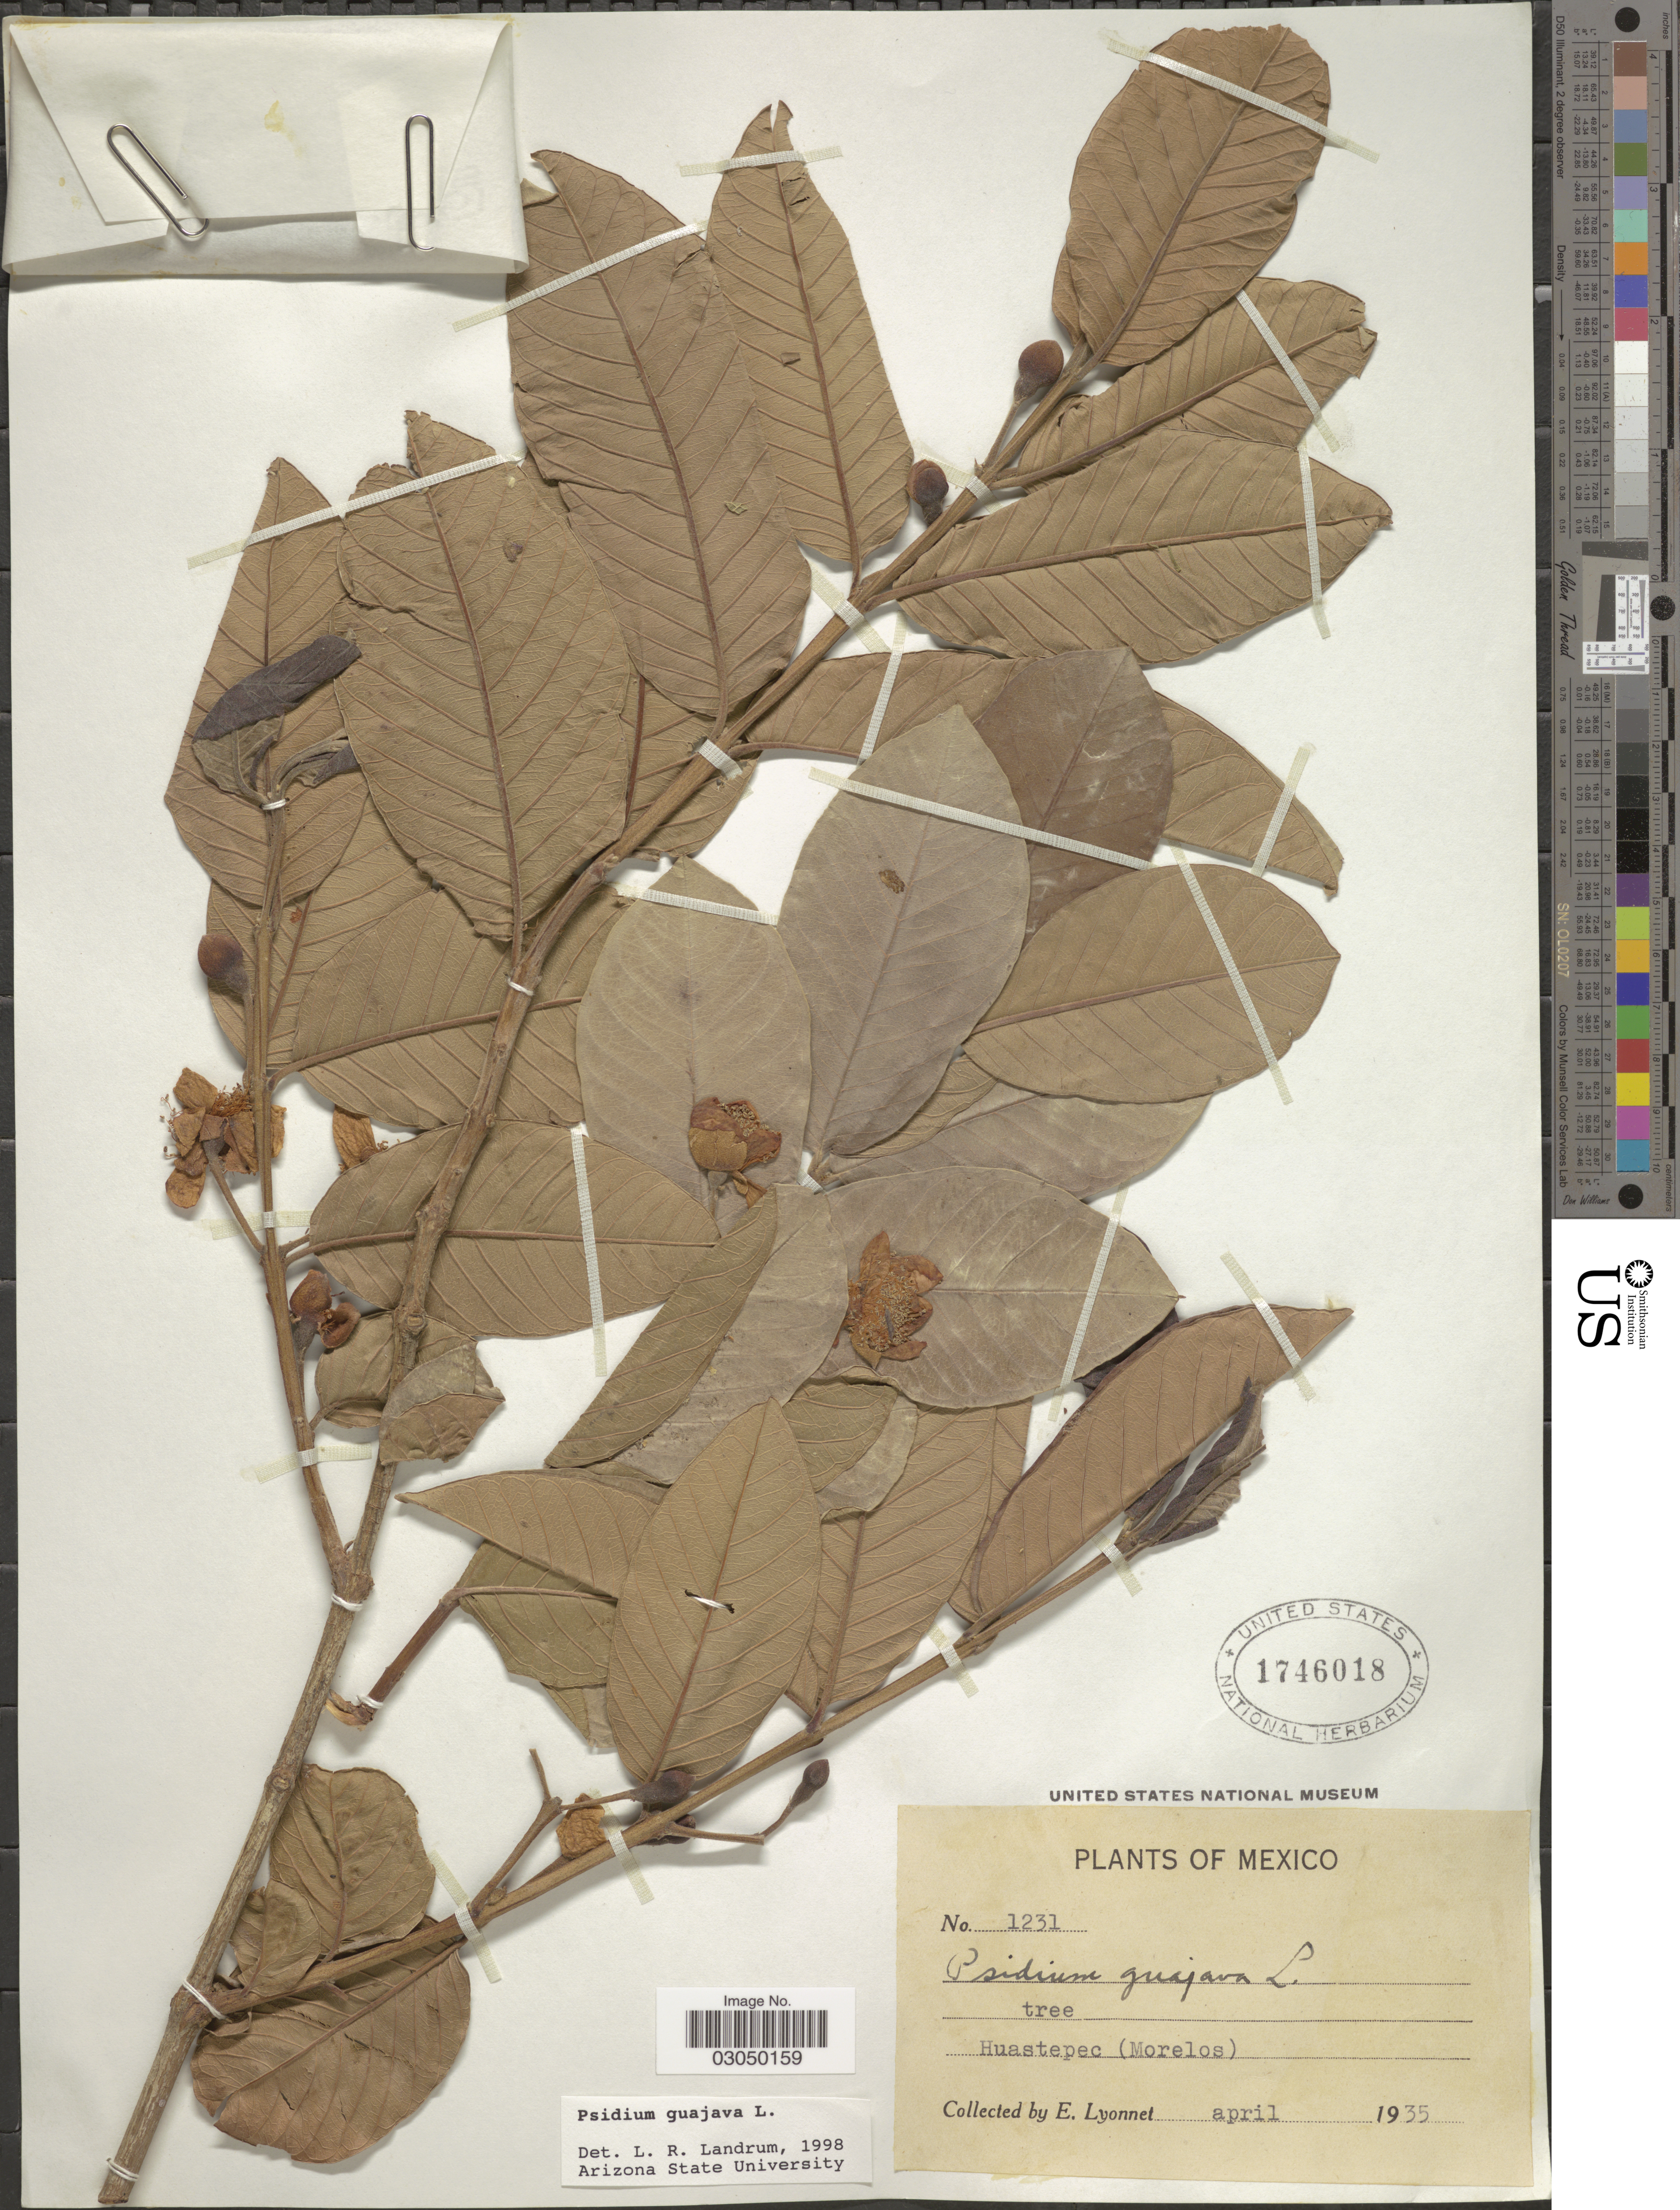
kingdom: Plantae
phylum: Tracheophyta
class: Magnoliopsida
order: Myrtales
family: Myrtaceae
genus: Psidium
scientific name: Psidium guajava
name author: L.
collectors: E. Lyonnet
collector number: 1231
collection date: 1935-04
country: Mexico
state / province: Morelos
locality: Huastepec.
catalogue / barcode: US 1746018